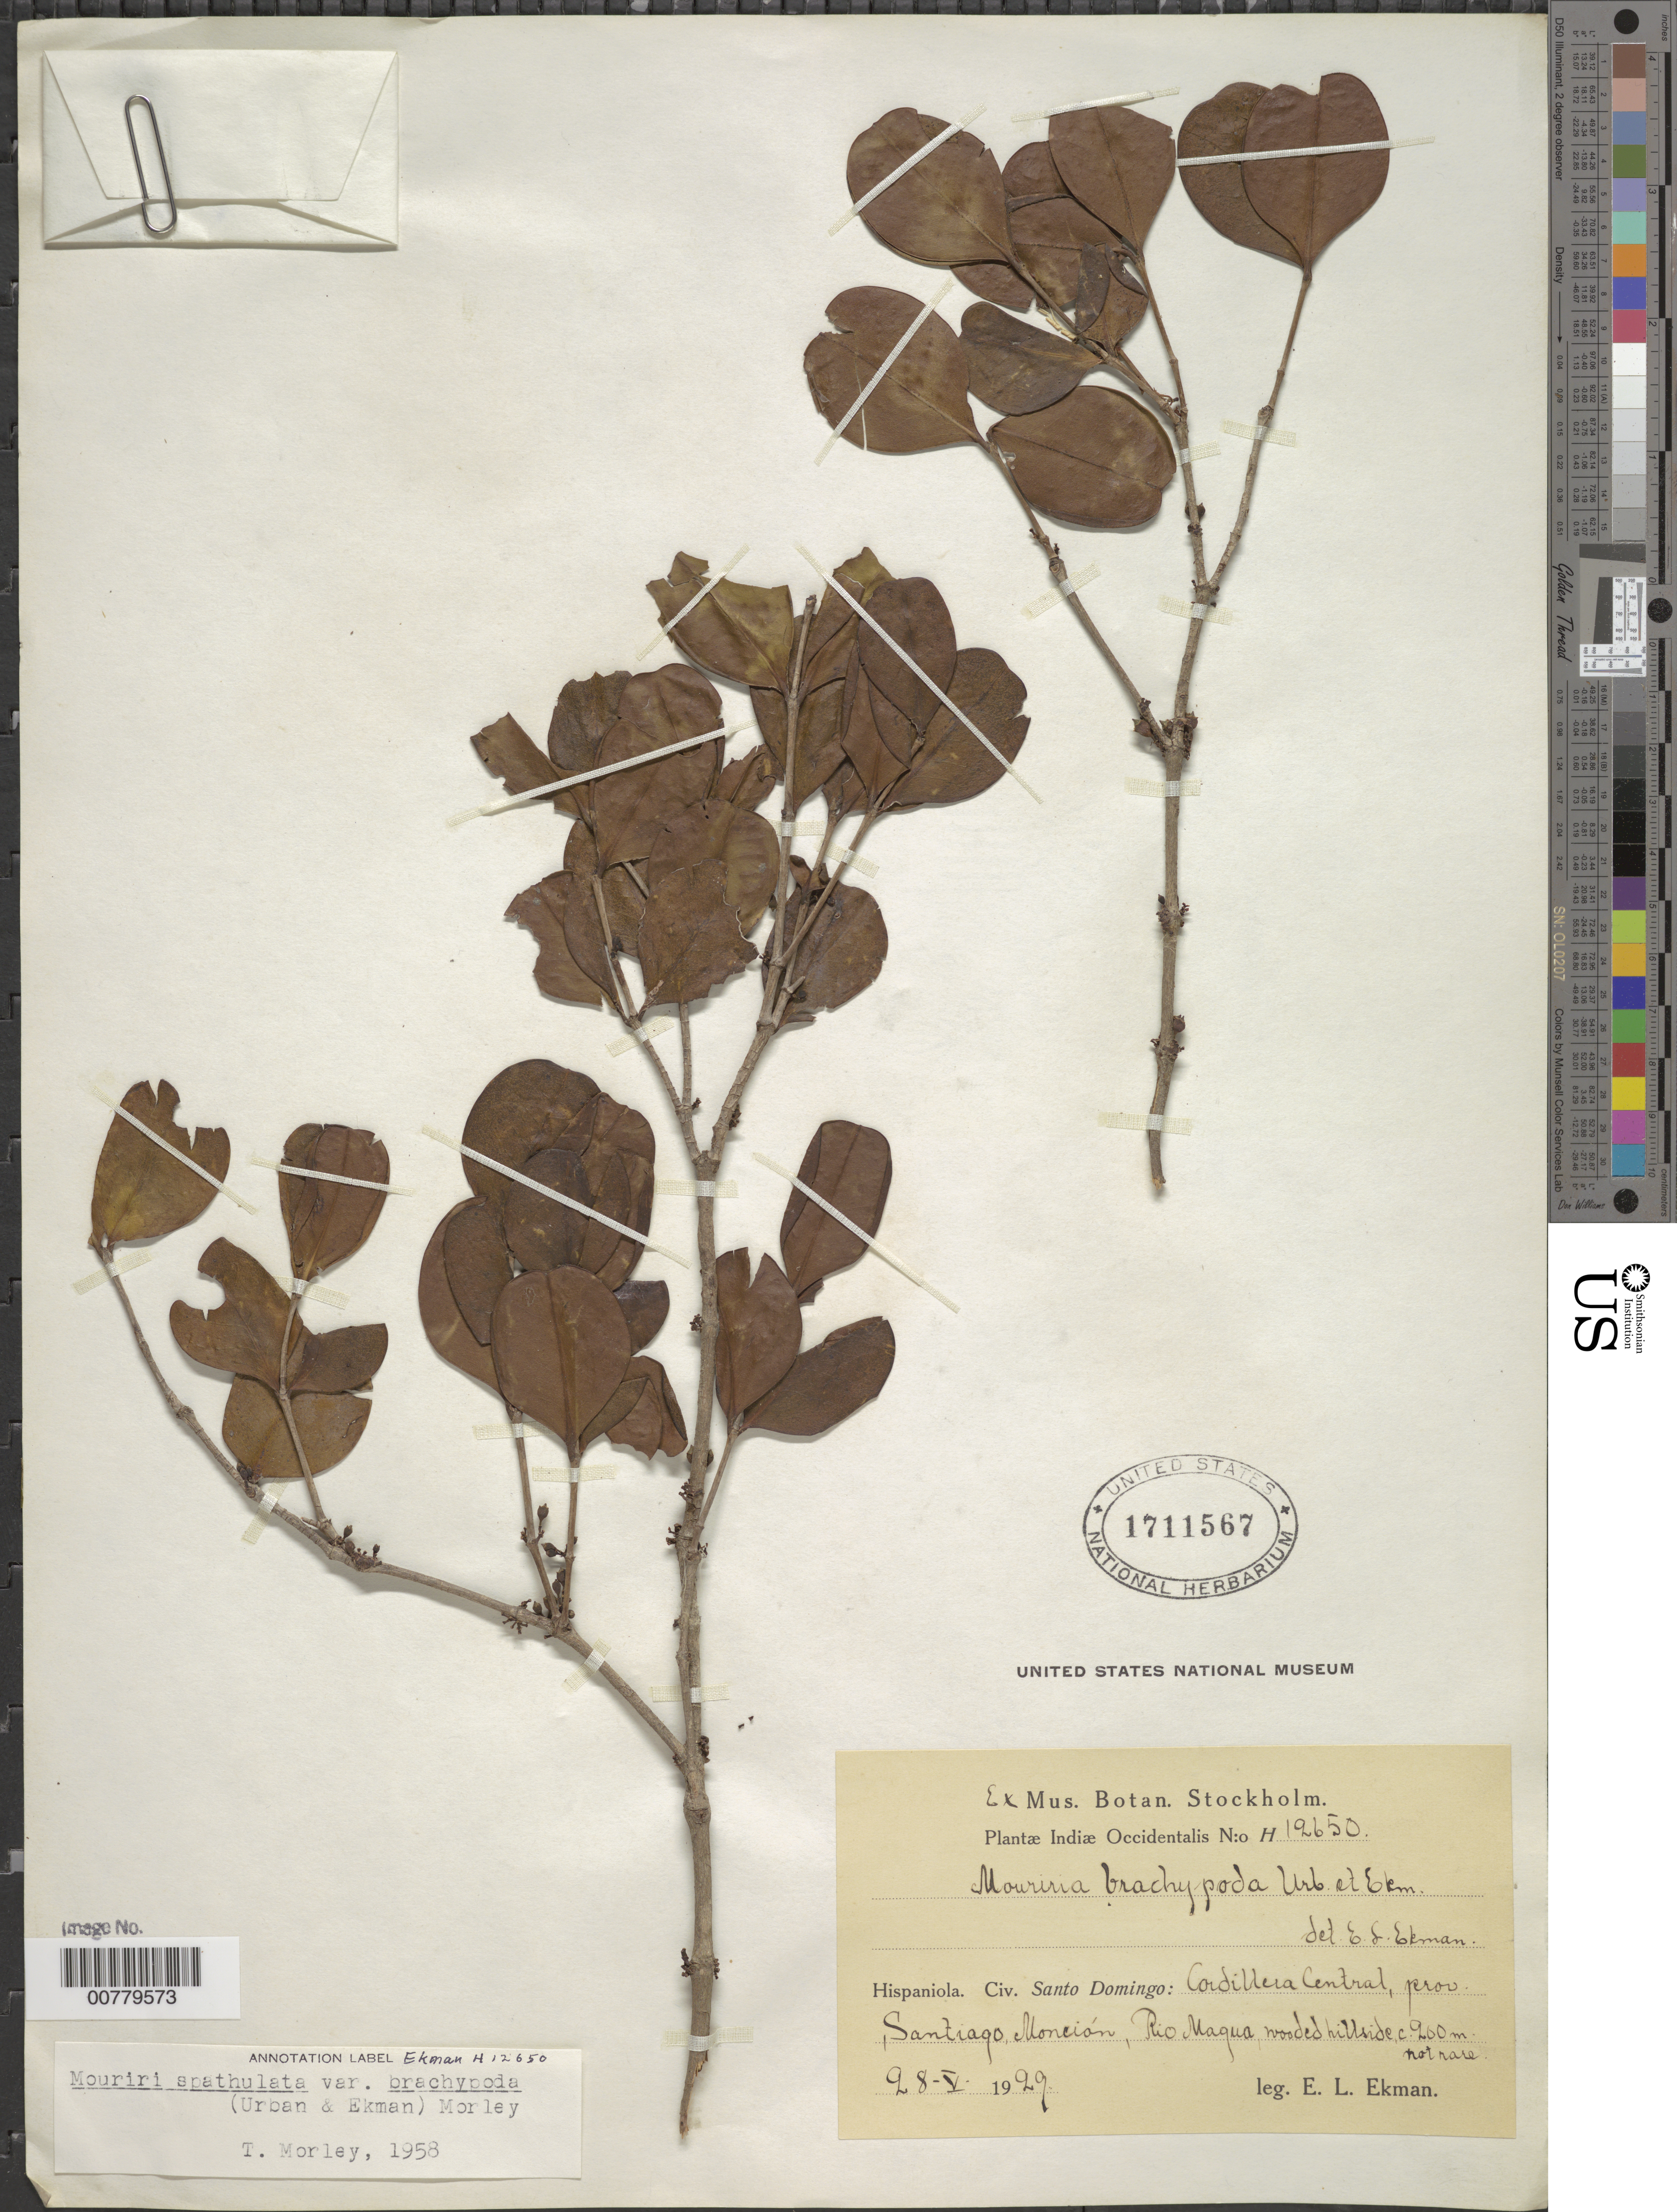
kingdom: Plantae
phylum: Tracheophyta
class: Magnoliopsida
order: Myrtales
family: Melastomataceae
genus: Mouriri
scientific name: Mouriri spathulata var. brachypoda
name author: (Urb. & Ekman) Morley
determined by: Morley, T.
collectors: E. L. Ekman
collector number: H 12650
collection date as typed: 28 May 1929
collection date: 1929-05-28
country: Dominican Republic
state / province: Santiago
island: Hispaniola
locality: Cordillera Central, Monción, Magua River.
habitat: Wooded hillside.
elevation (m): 200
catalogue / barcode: US 1711567